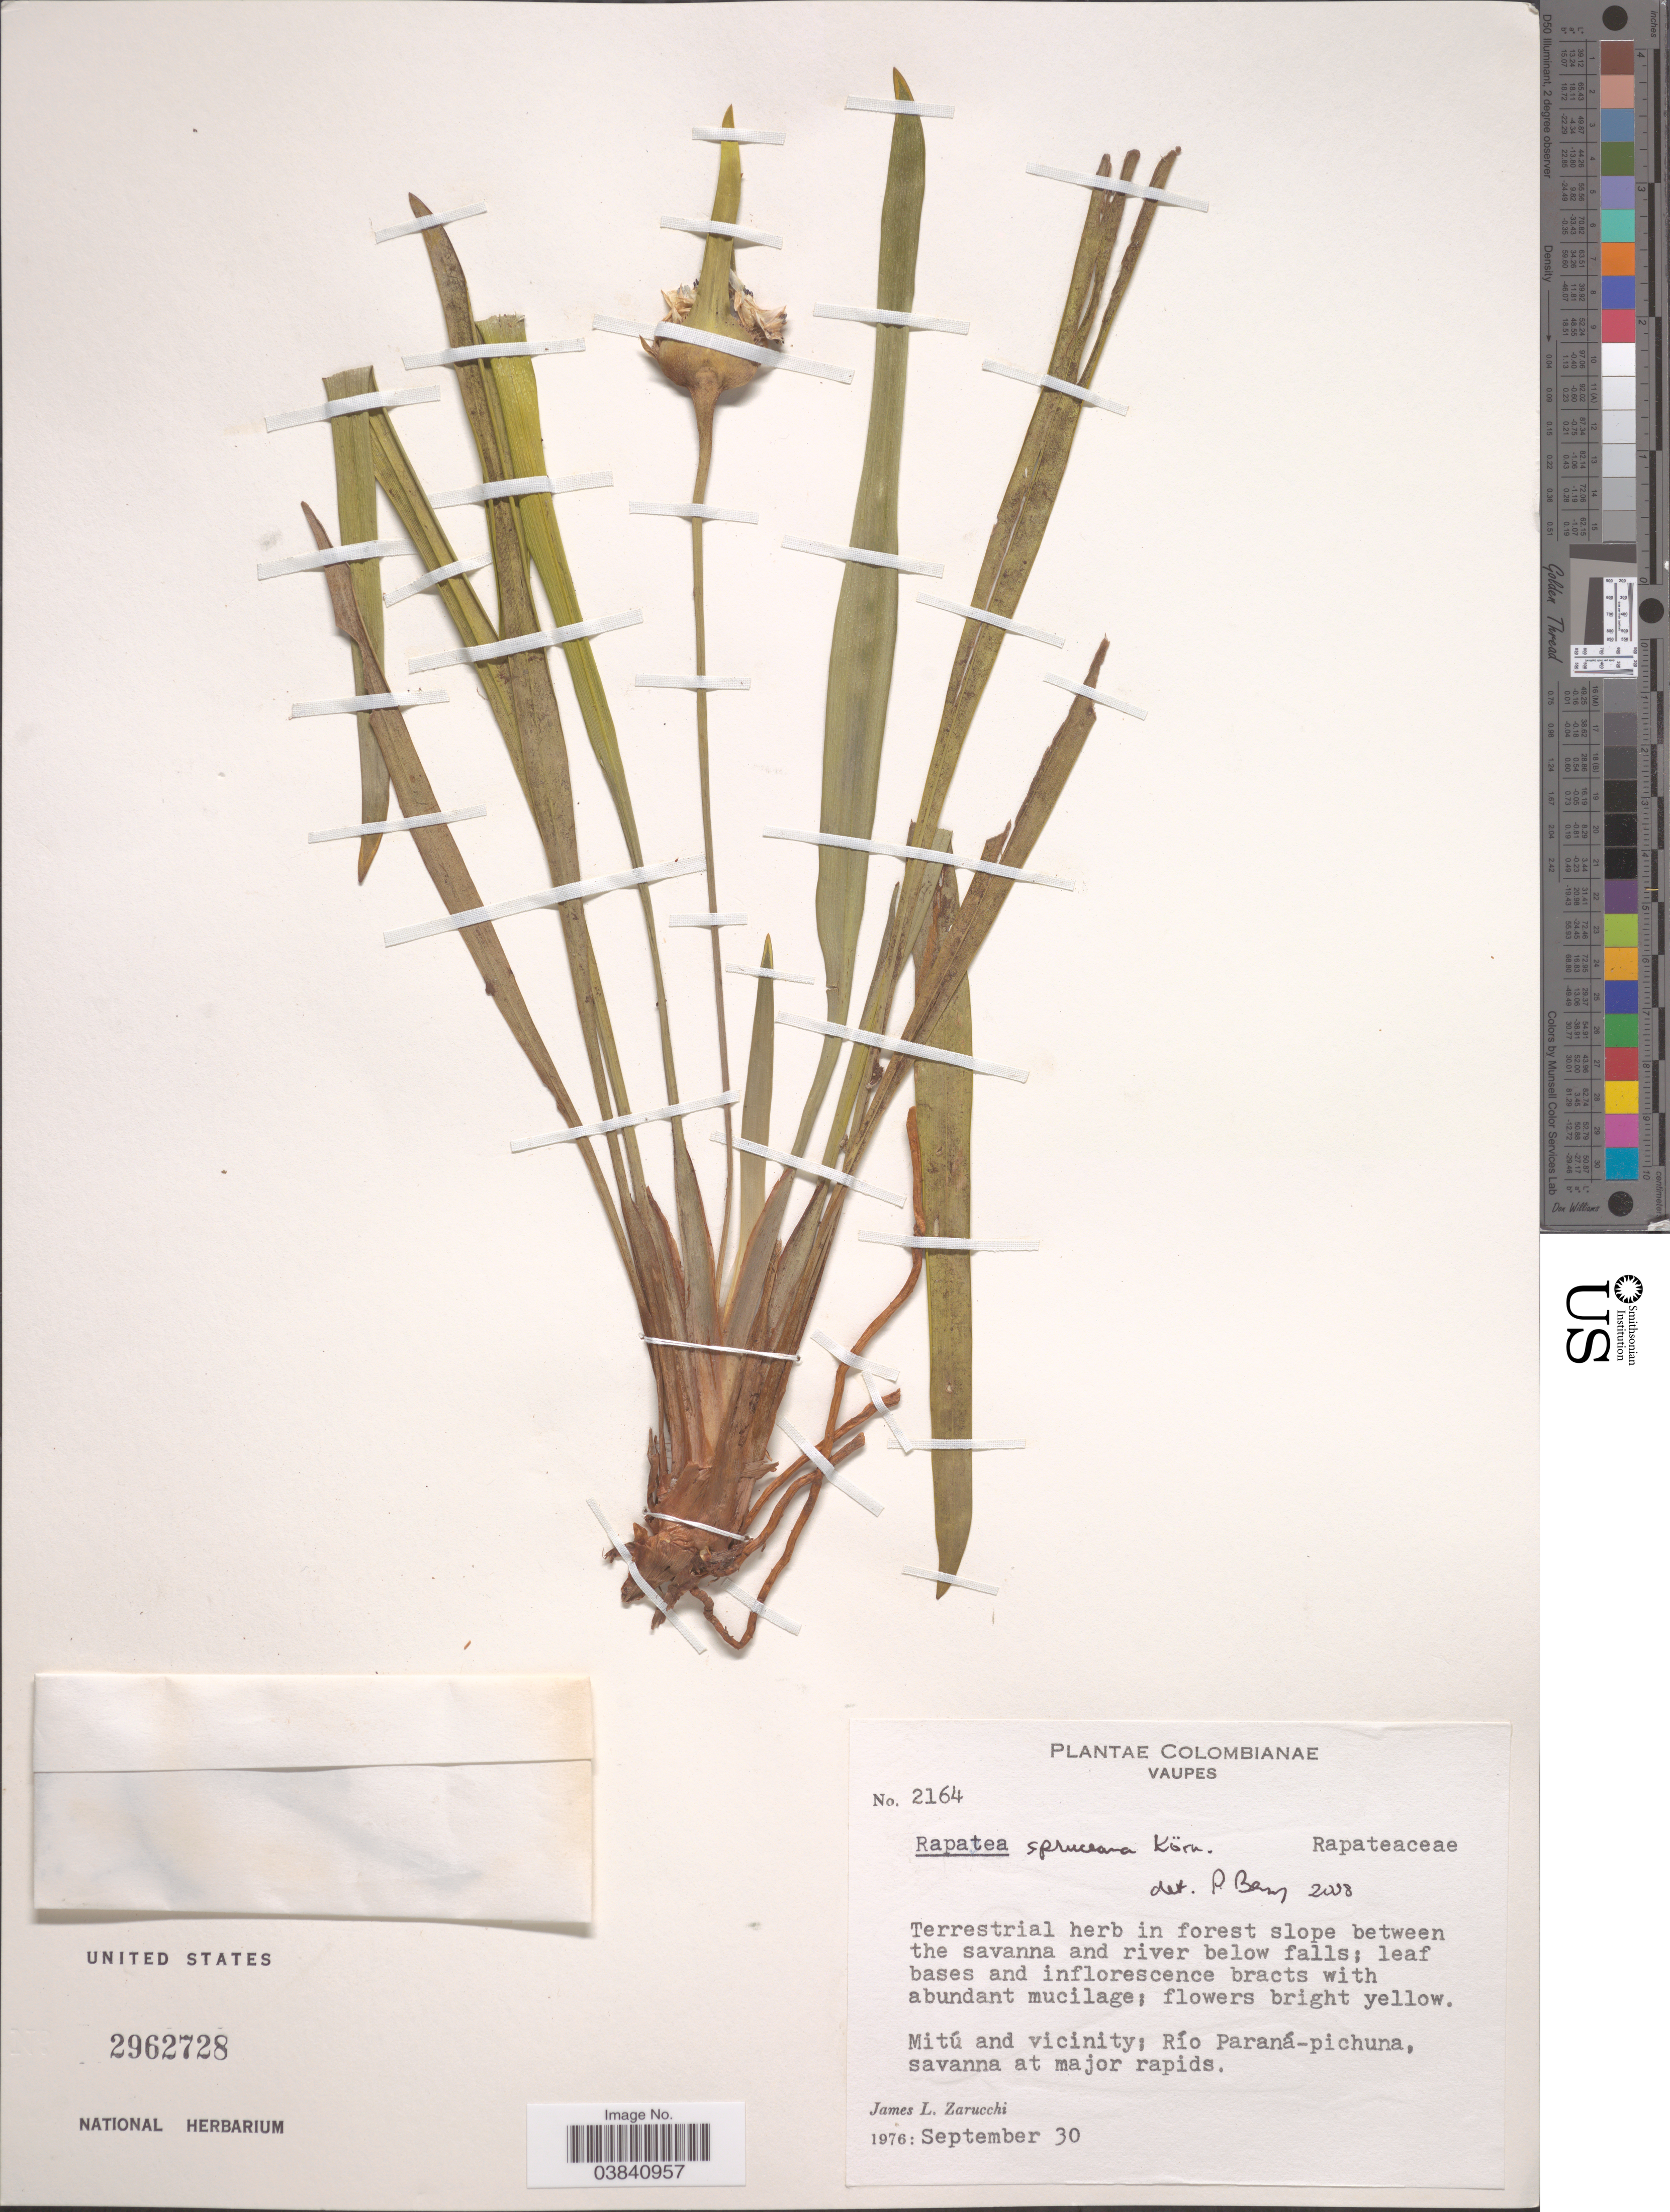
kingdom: Plantae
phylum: Tracheophyta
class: Liliopsida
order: Poales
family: Rapateaceae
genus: Rapatea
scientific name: Rapatea spruceana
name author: Körn.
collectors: J. L. Zarucchi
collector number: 2164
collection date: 1976-09-30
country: Colombia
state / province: Vaupés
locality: Mitú and vicinity; Río Paraná-pichuna.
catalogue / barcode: US 2962728